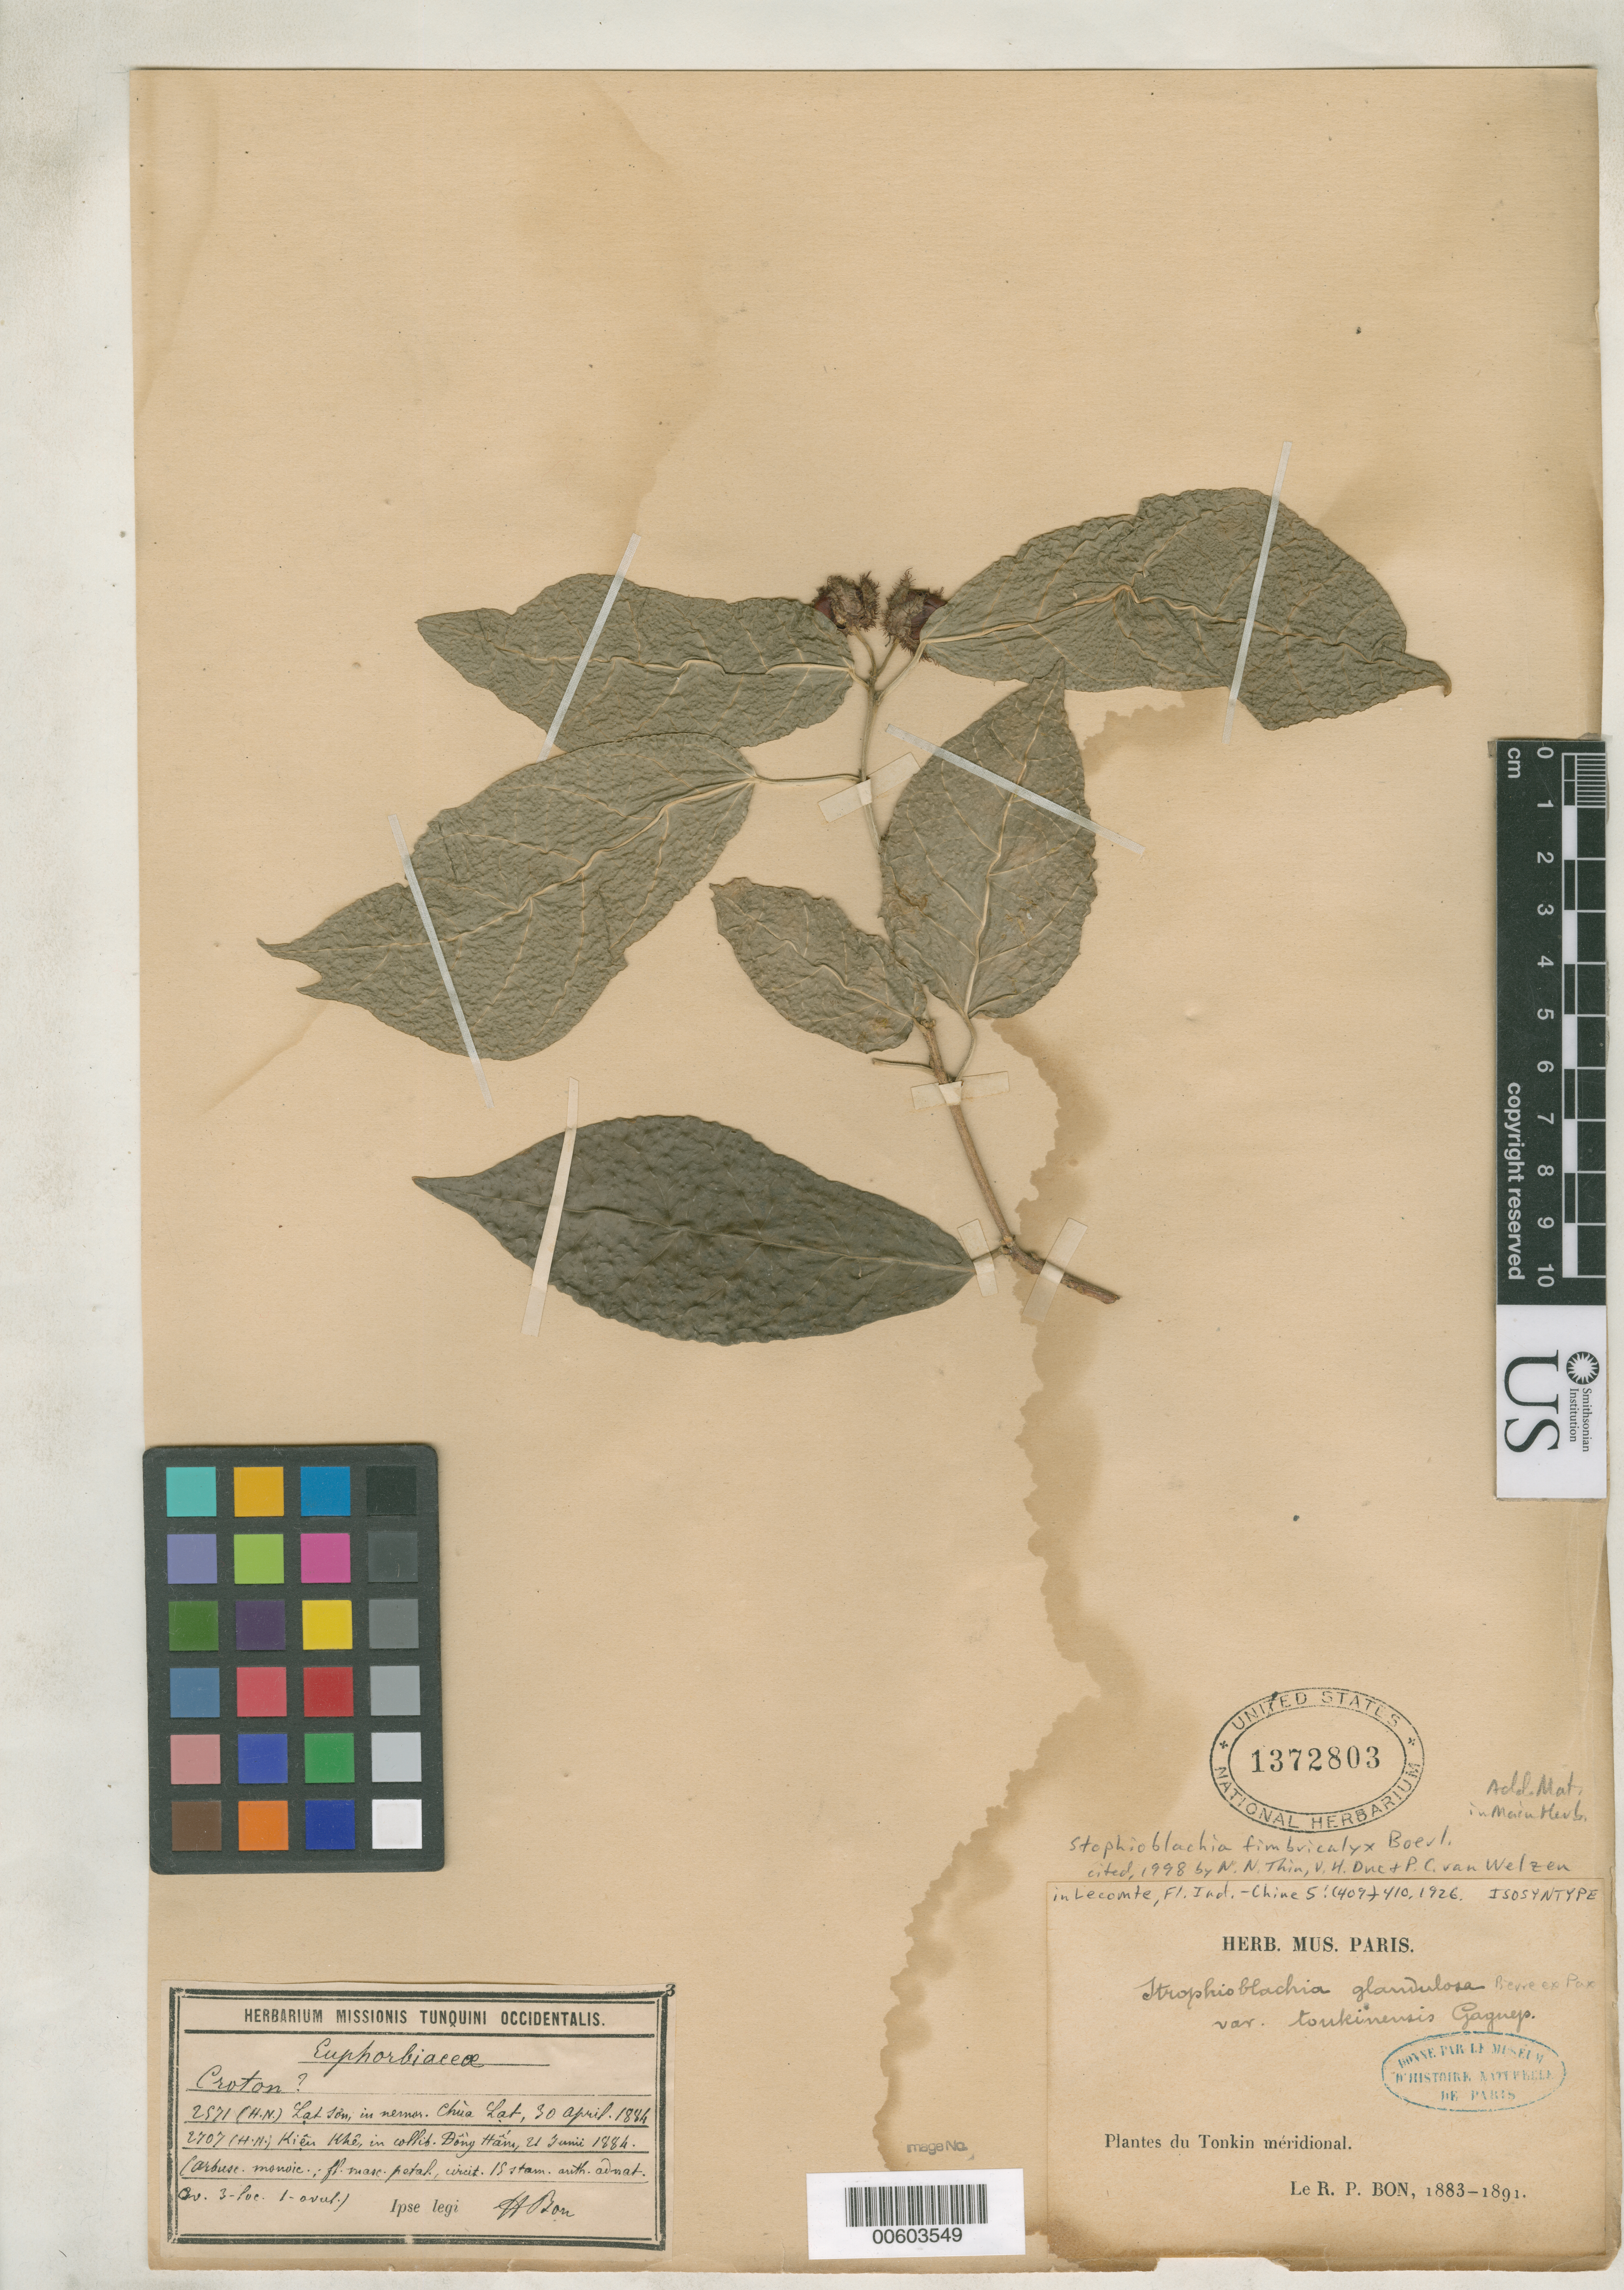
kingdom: Plantae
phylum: Tracheophyta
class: Magnoliopsida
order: Malpighiales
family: Euphorbiaceae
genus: Strophioblachia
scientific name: Strophioblachia glandulosa var. tonkinensis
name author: Gagnep. in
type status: Isosyntype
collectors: H. F. Bon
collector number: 2571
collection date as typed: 30 Apr 1884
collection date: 1884-04-30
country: Vietnam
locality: Tonkin meridional.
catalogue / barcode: US 1372803